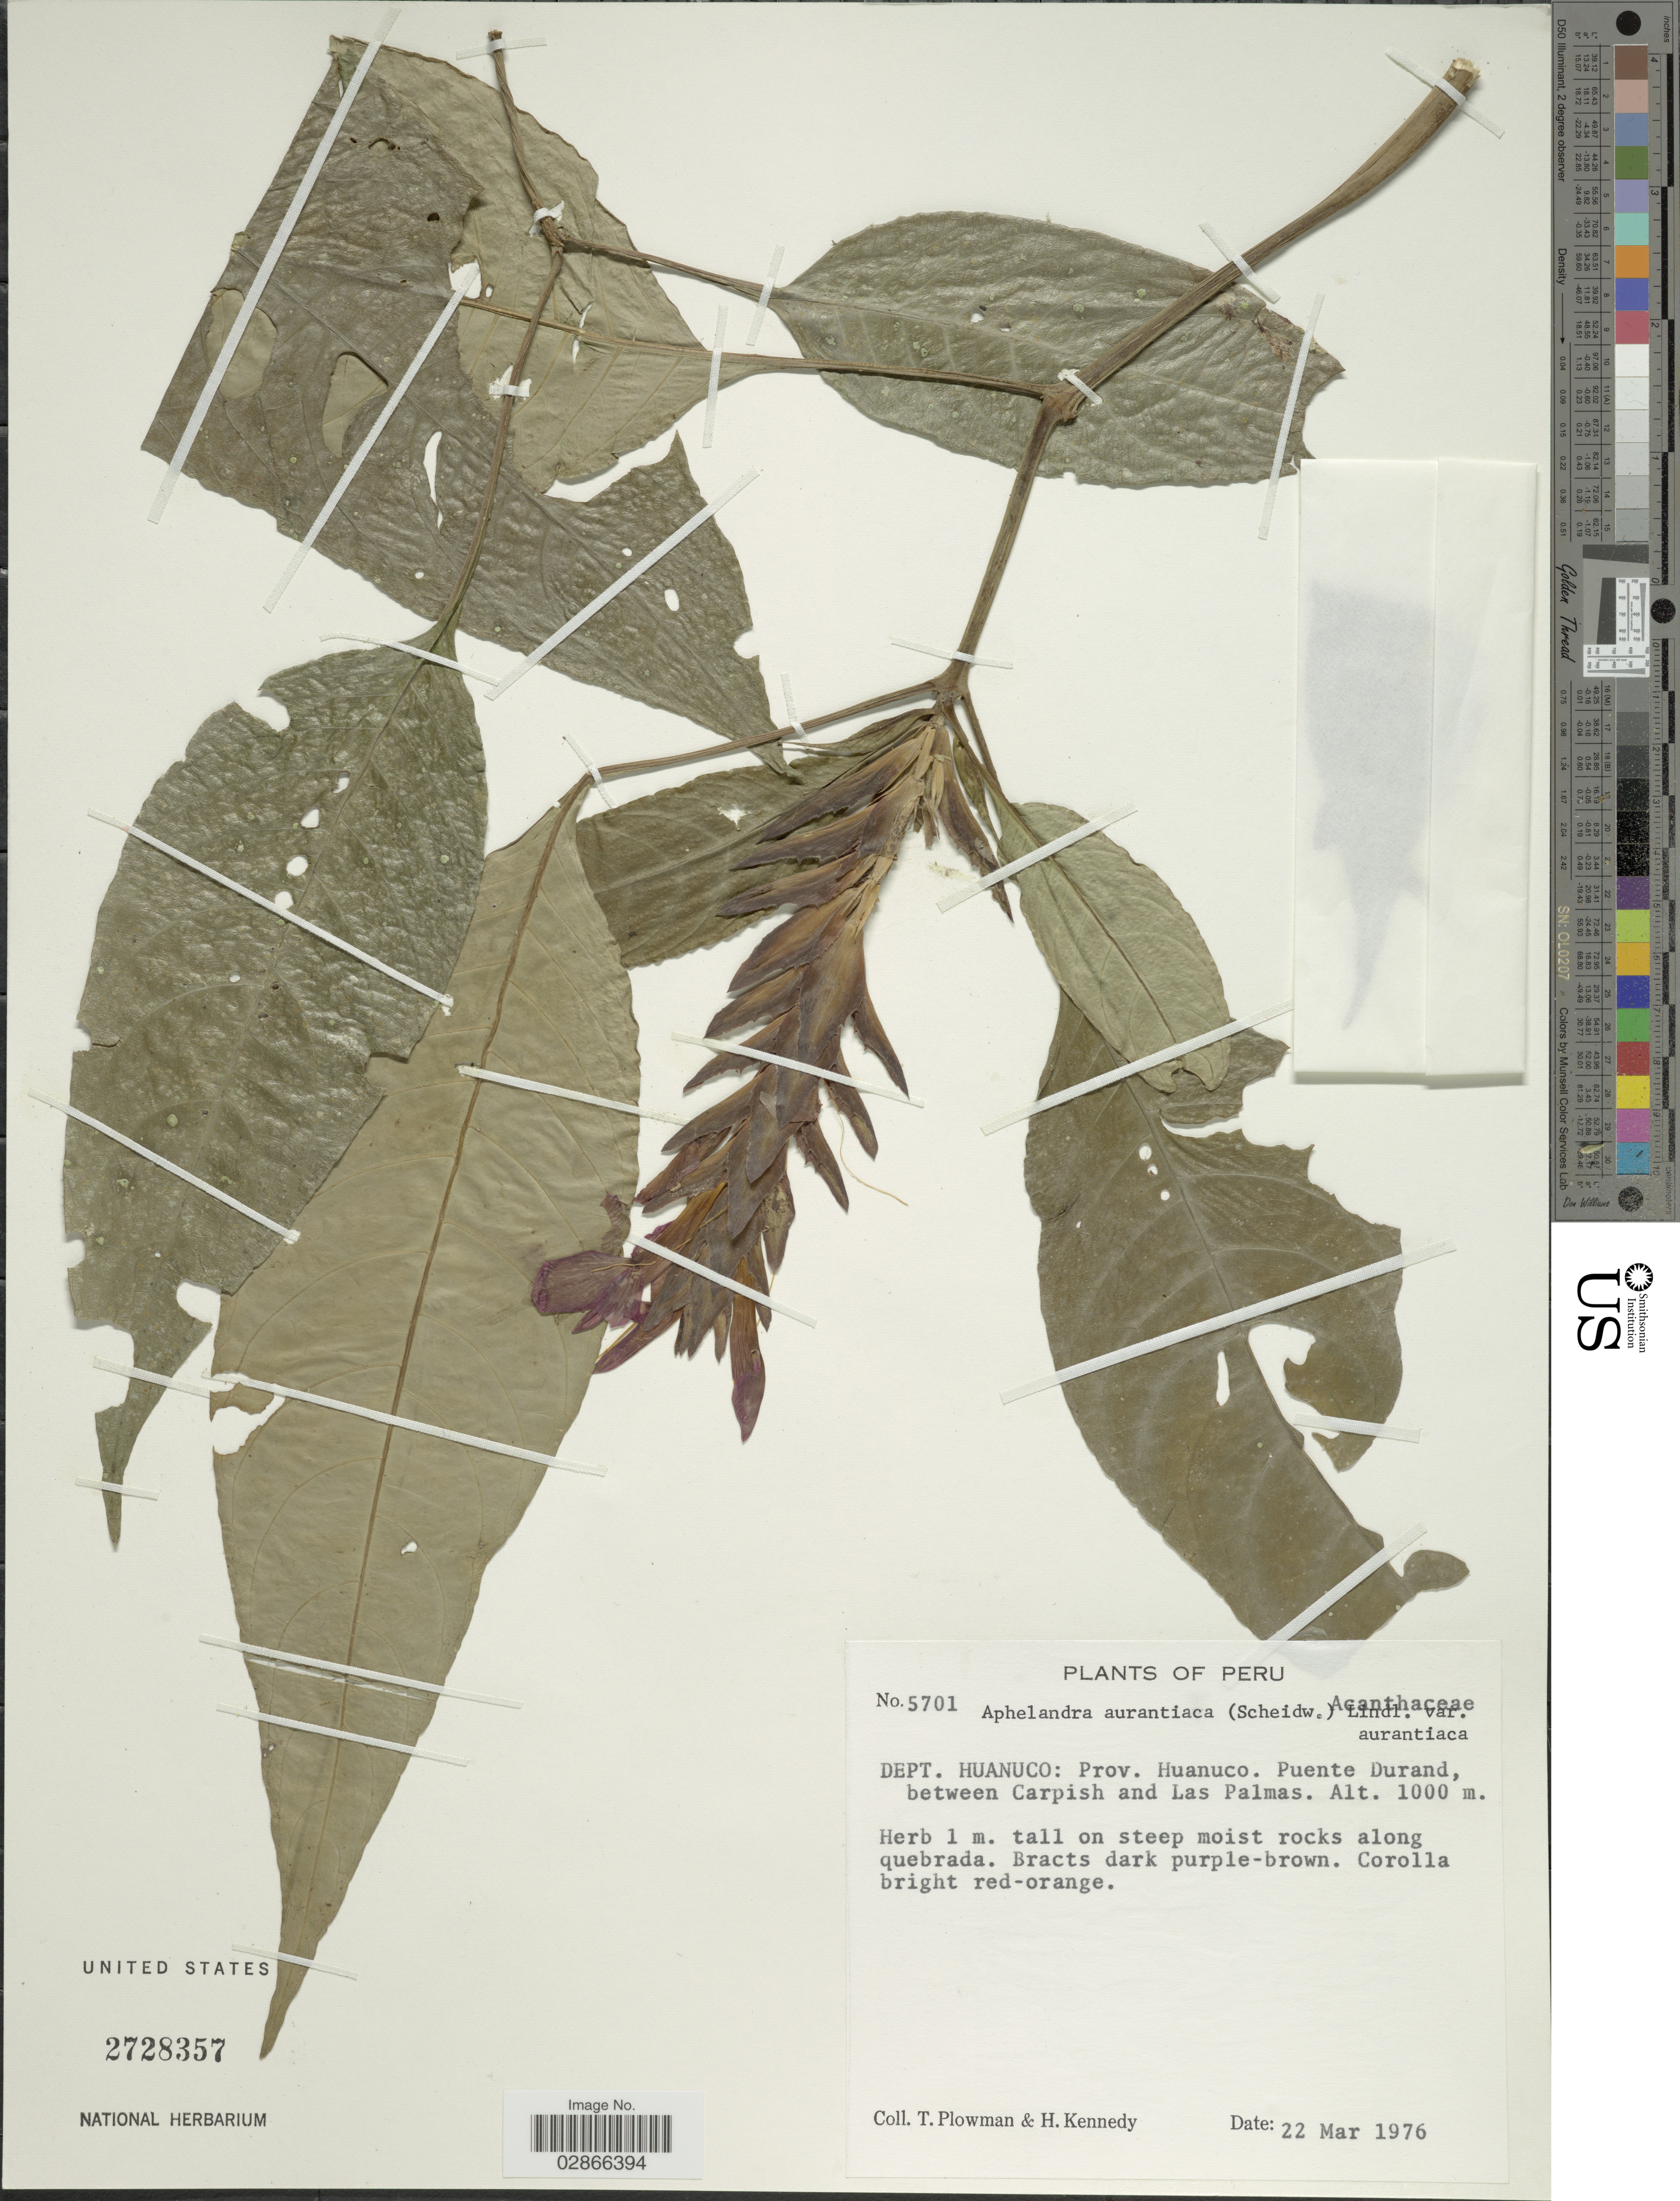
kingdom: Plantae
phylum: Tracheophyta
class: Magnoliopsida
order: Lamiales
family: Acanthaceae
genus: Aphelandra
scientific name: Aphelandra aurantiaca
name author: (Scheidw.) Lindl.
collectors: T. Plowman & H. Kennedy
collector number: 5701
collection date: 1976-03-22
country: Peru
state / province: Huánuco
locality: Dept. Huanuco: Prov. Huanuco. Puente Durand, between Carpish and Las Palmas.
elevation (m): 1000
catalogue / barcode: US 2728357